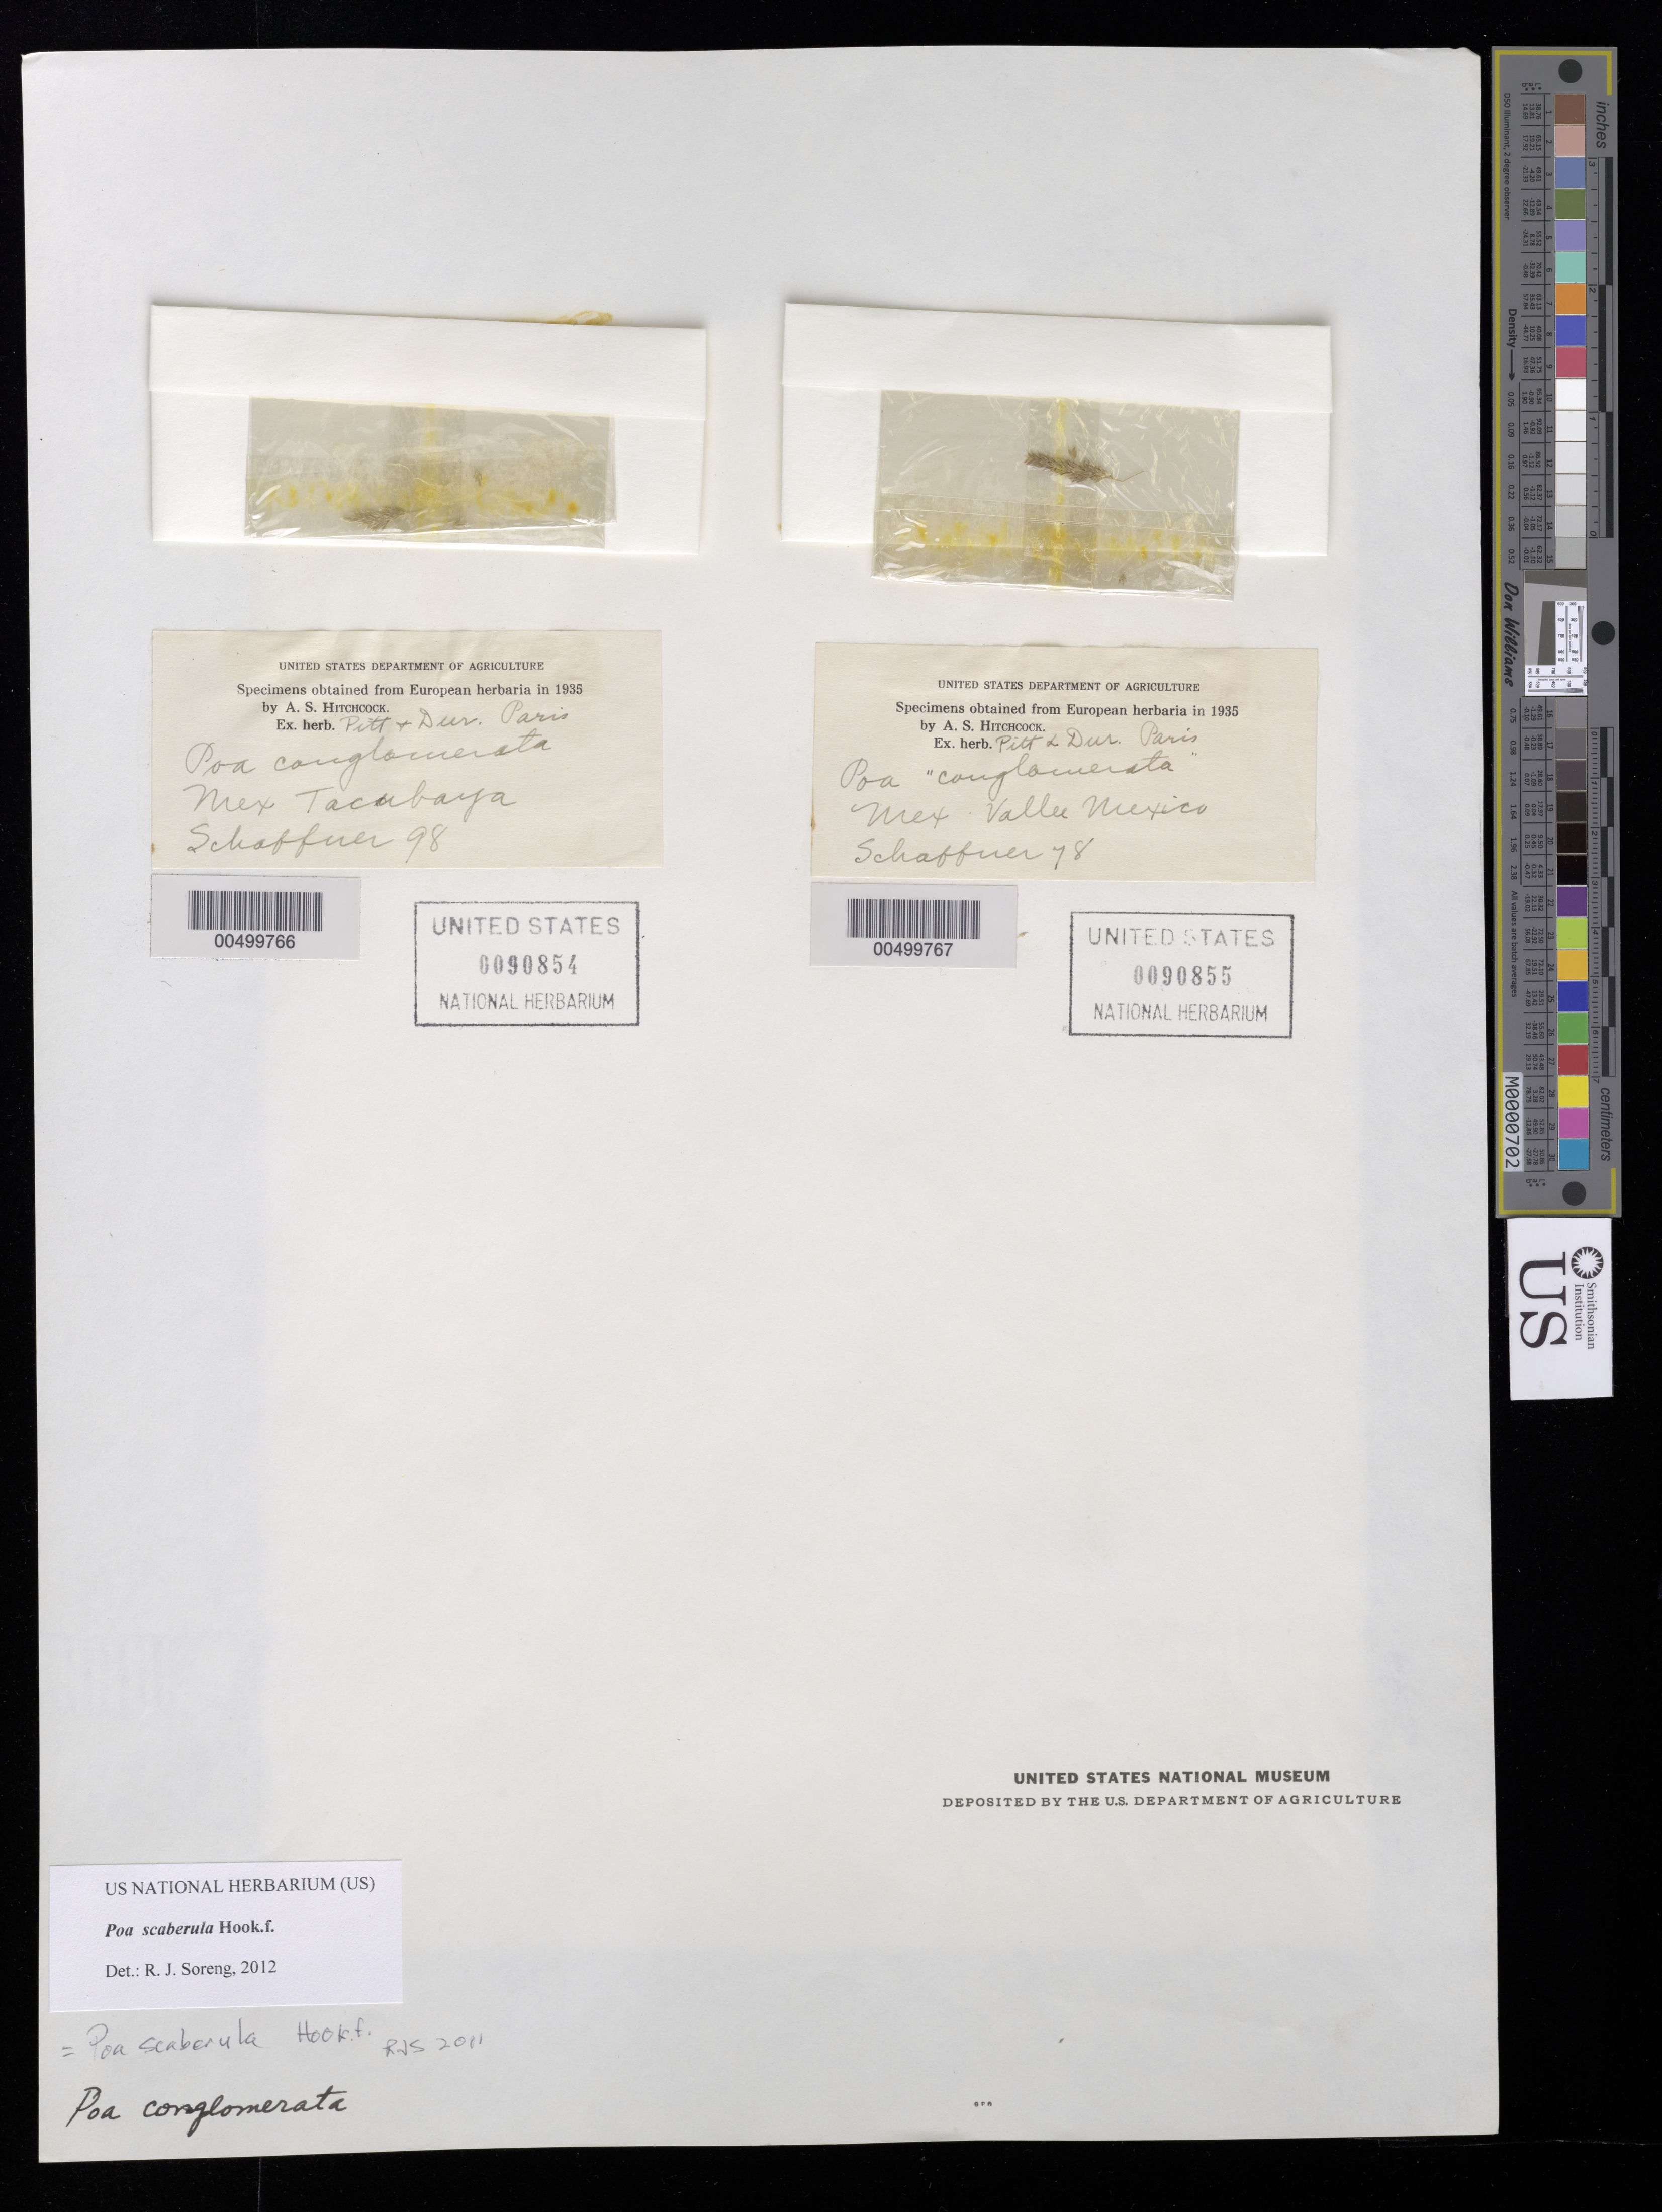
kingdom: Plantae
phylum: Tracheophyta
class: Liliopsida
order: Poales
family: Poaceae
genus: Poa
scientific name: Poa scaberula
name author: Hook. f.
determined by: Soreng, Robert J., Research Associate (BOT), Smithsonian Institution - National Museum of Natural History (UNITED STATES)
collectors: -. Schaffner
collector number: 98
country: Mexico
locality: Tacubaya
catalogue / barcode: US 90854